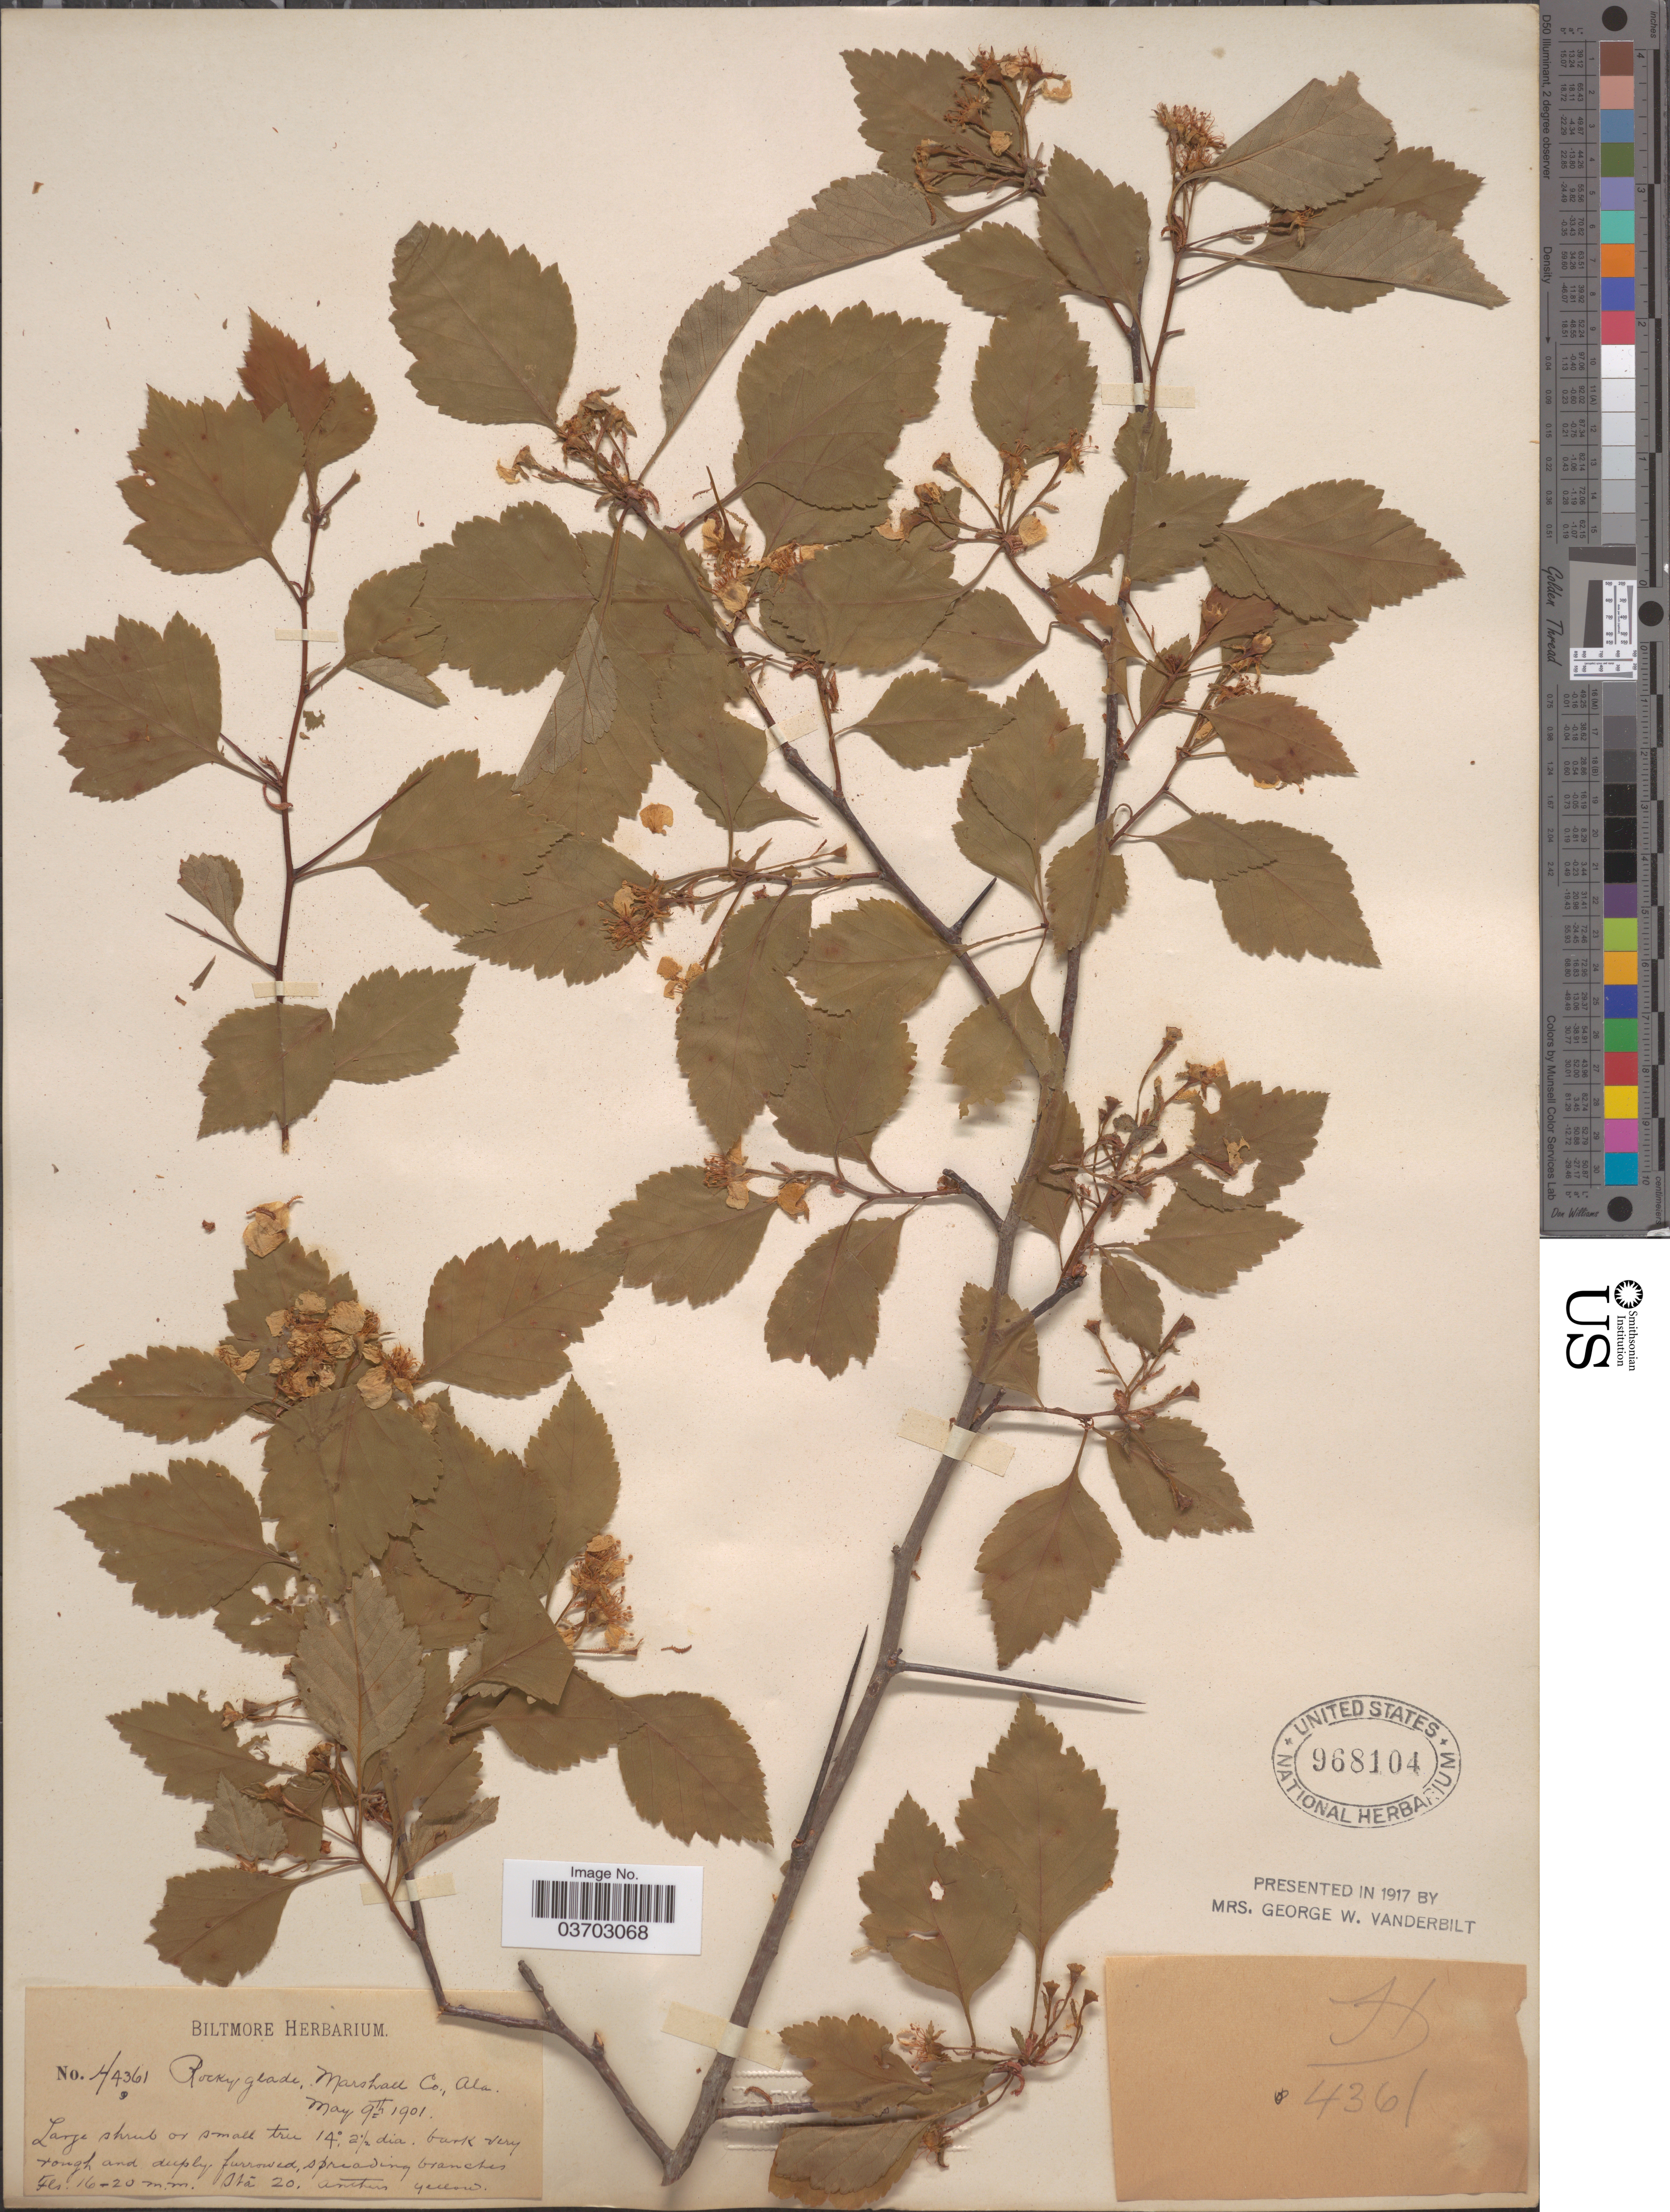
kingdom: Plantae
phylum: Tracheophyta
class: Magnoliopsida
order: Rosales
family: Rosaceae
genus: Crataegus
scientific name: Crataegus sp.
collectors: ex herb. Biltmore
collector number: H4361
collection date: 1901-05-09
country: United States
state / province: Alabama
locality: Marshall Co.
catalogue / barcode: US 968104